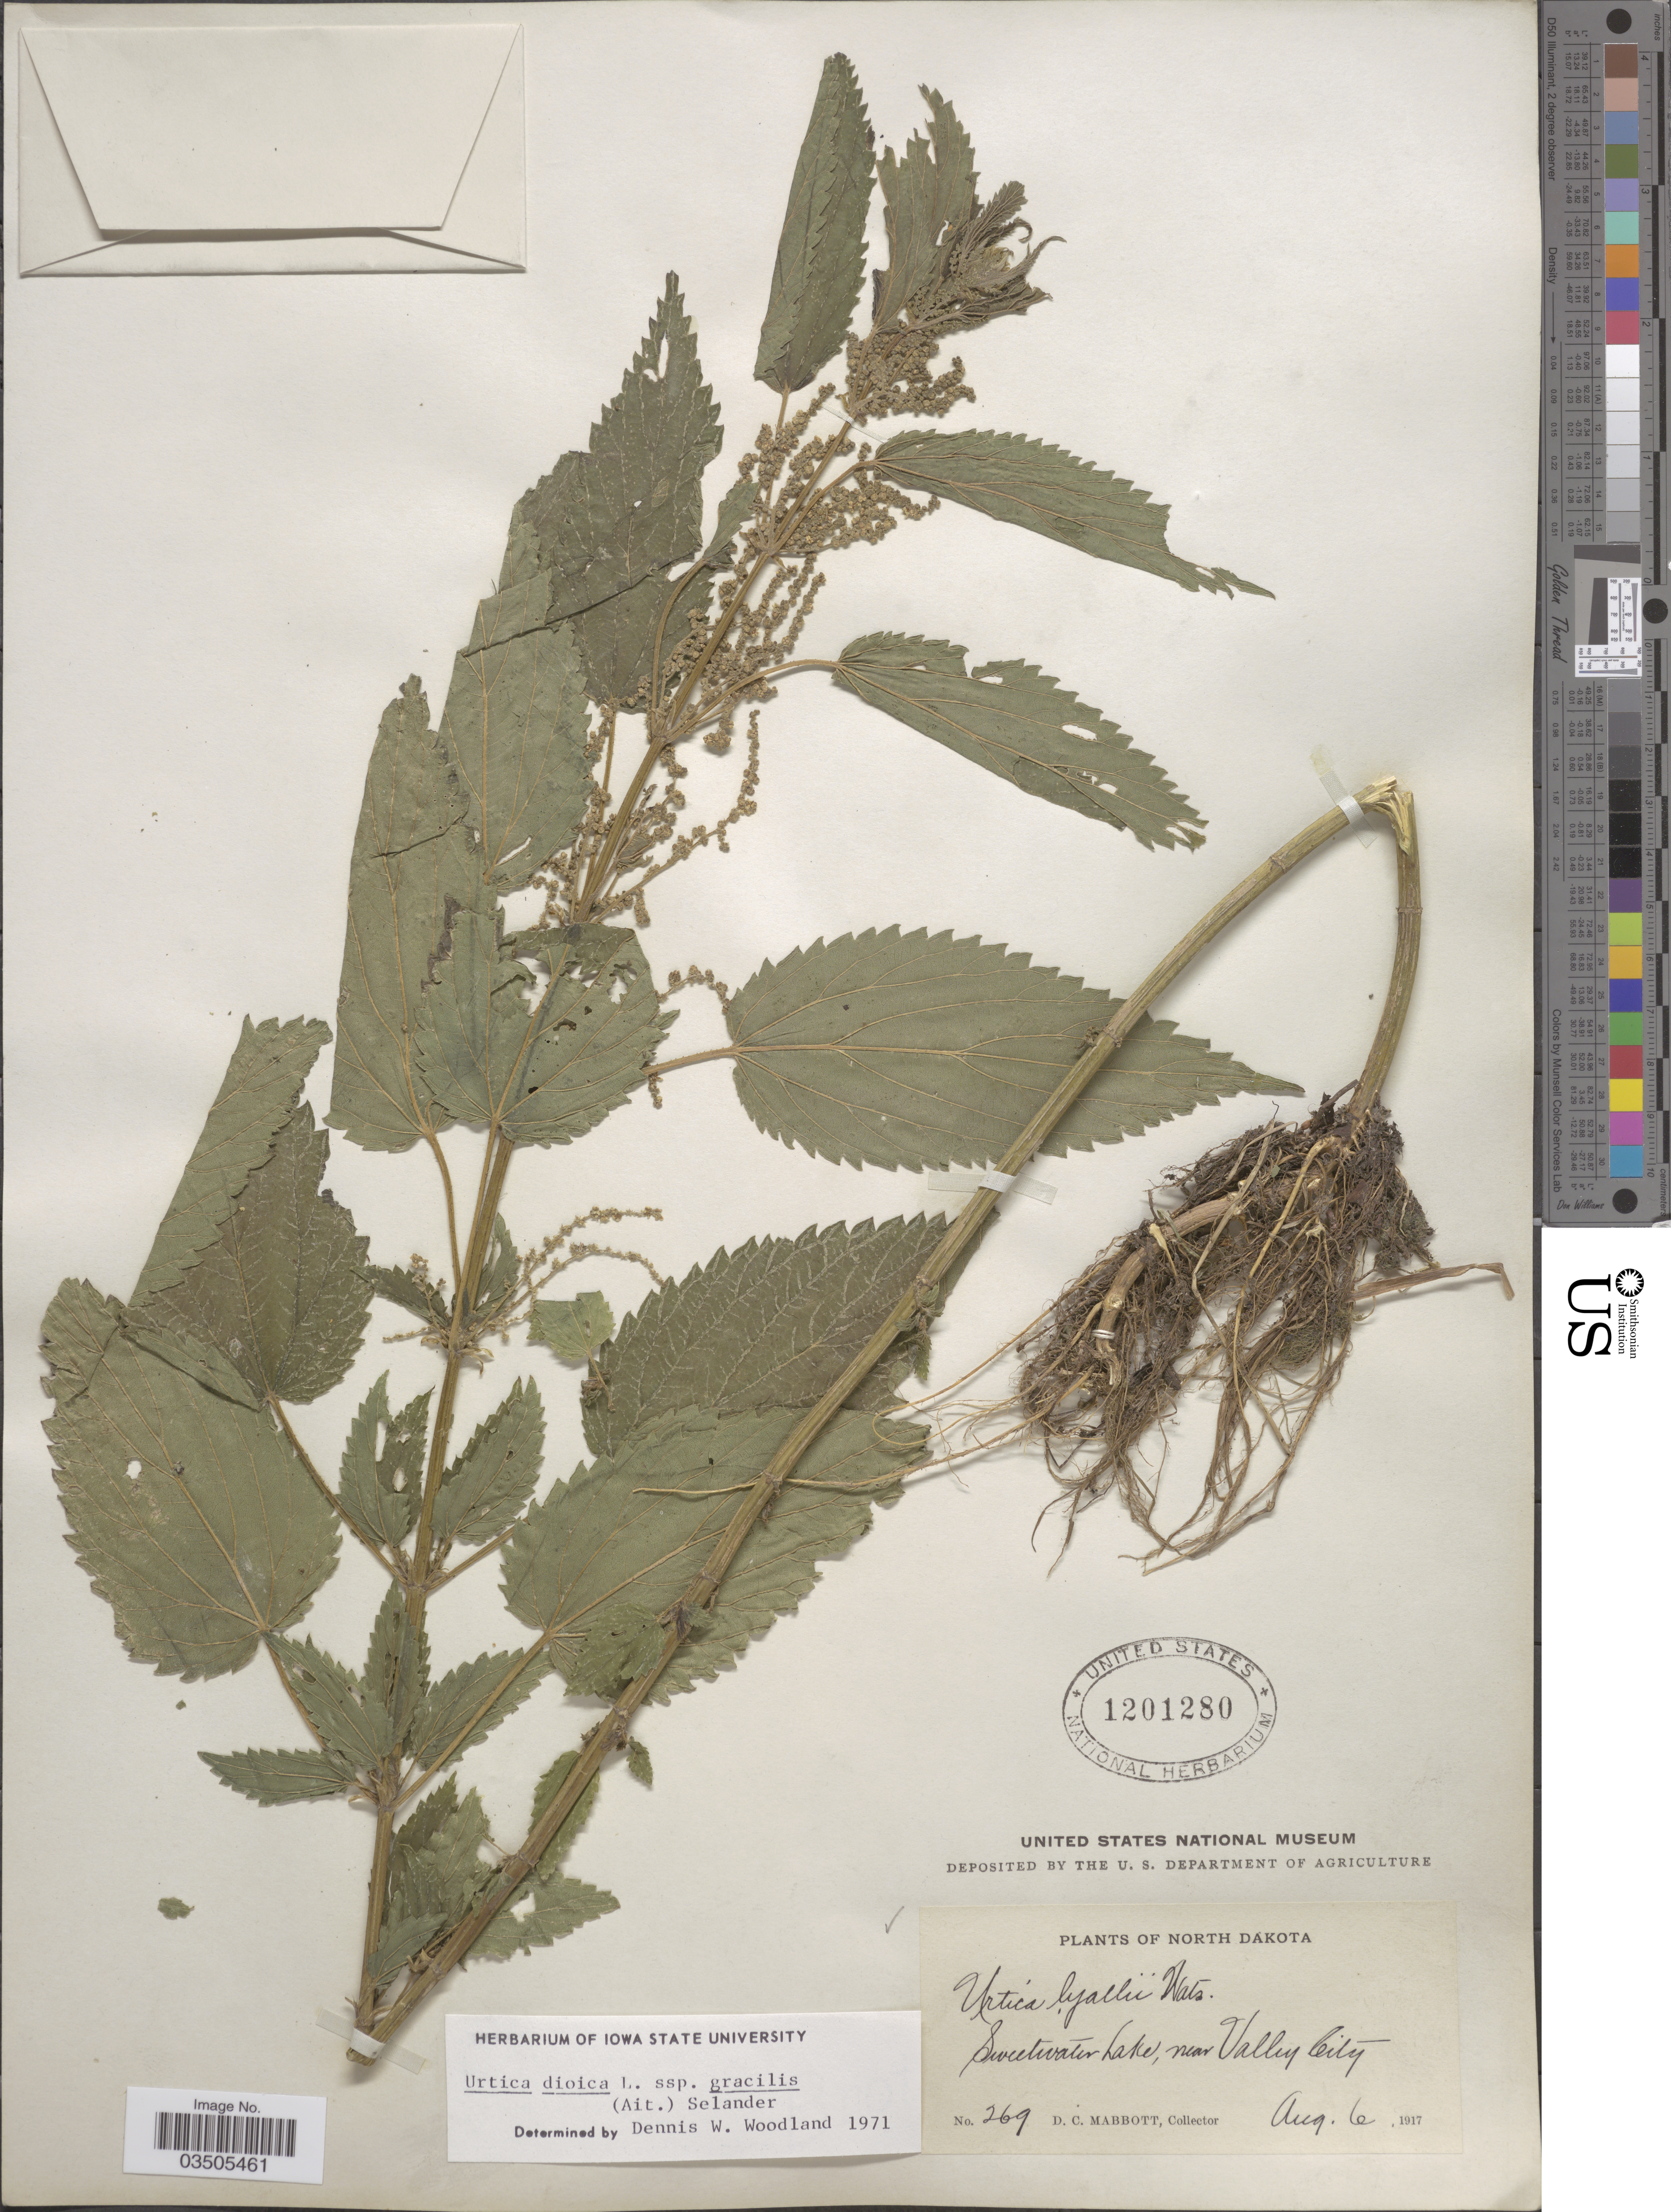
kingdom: Plantae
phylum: Tracheophyta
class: Magnoliopsida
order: Rosales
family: Urticaceae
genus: Urtica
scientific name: Urtica dioica subsp. gracilis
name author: L.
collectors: D. Mabbott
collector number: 269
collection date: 1917-08-06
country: United States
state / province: North Dakota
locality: Sweetwater Lake, near Valley City.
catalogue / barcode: US 1201280